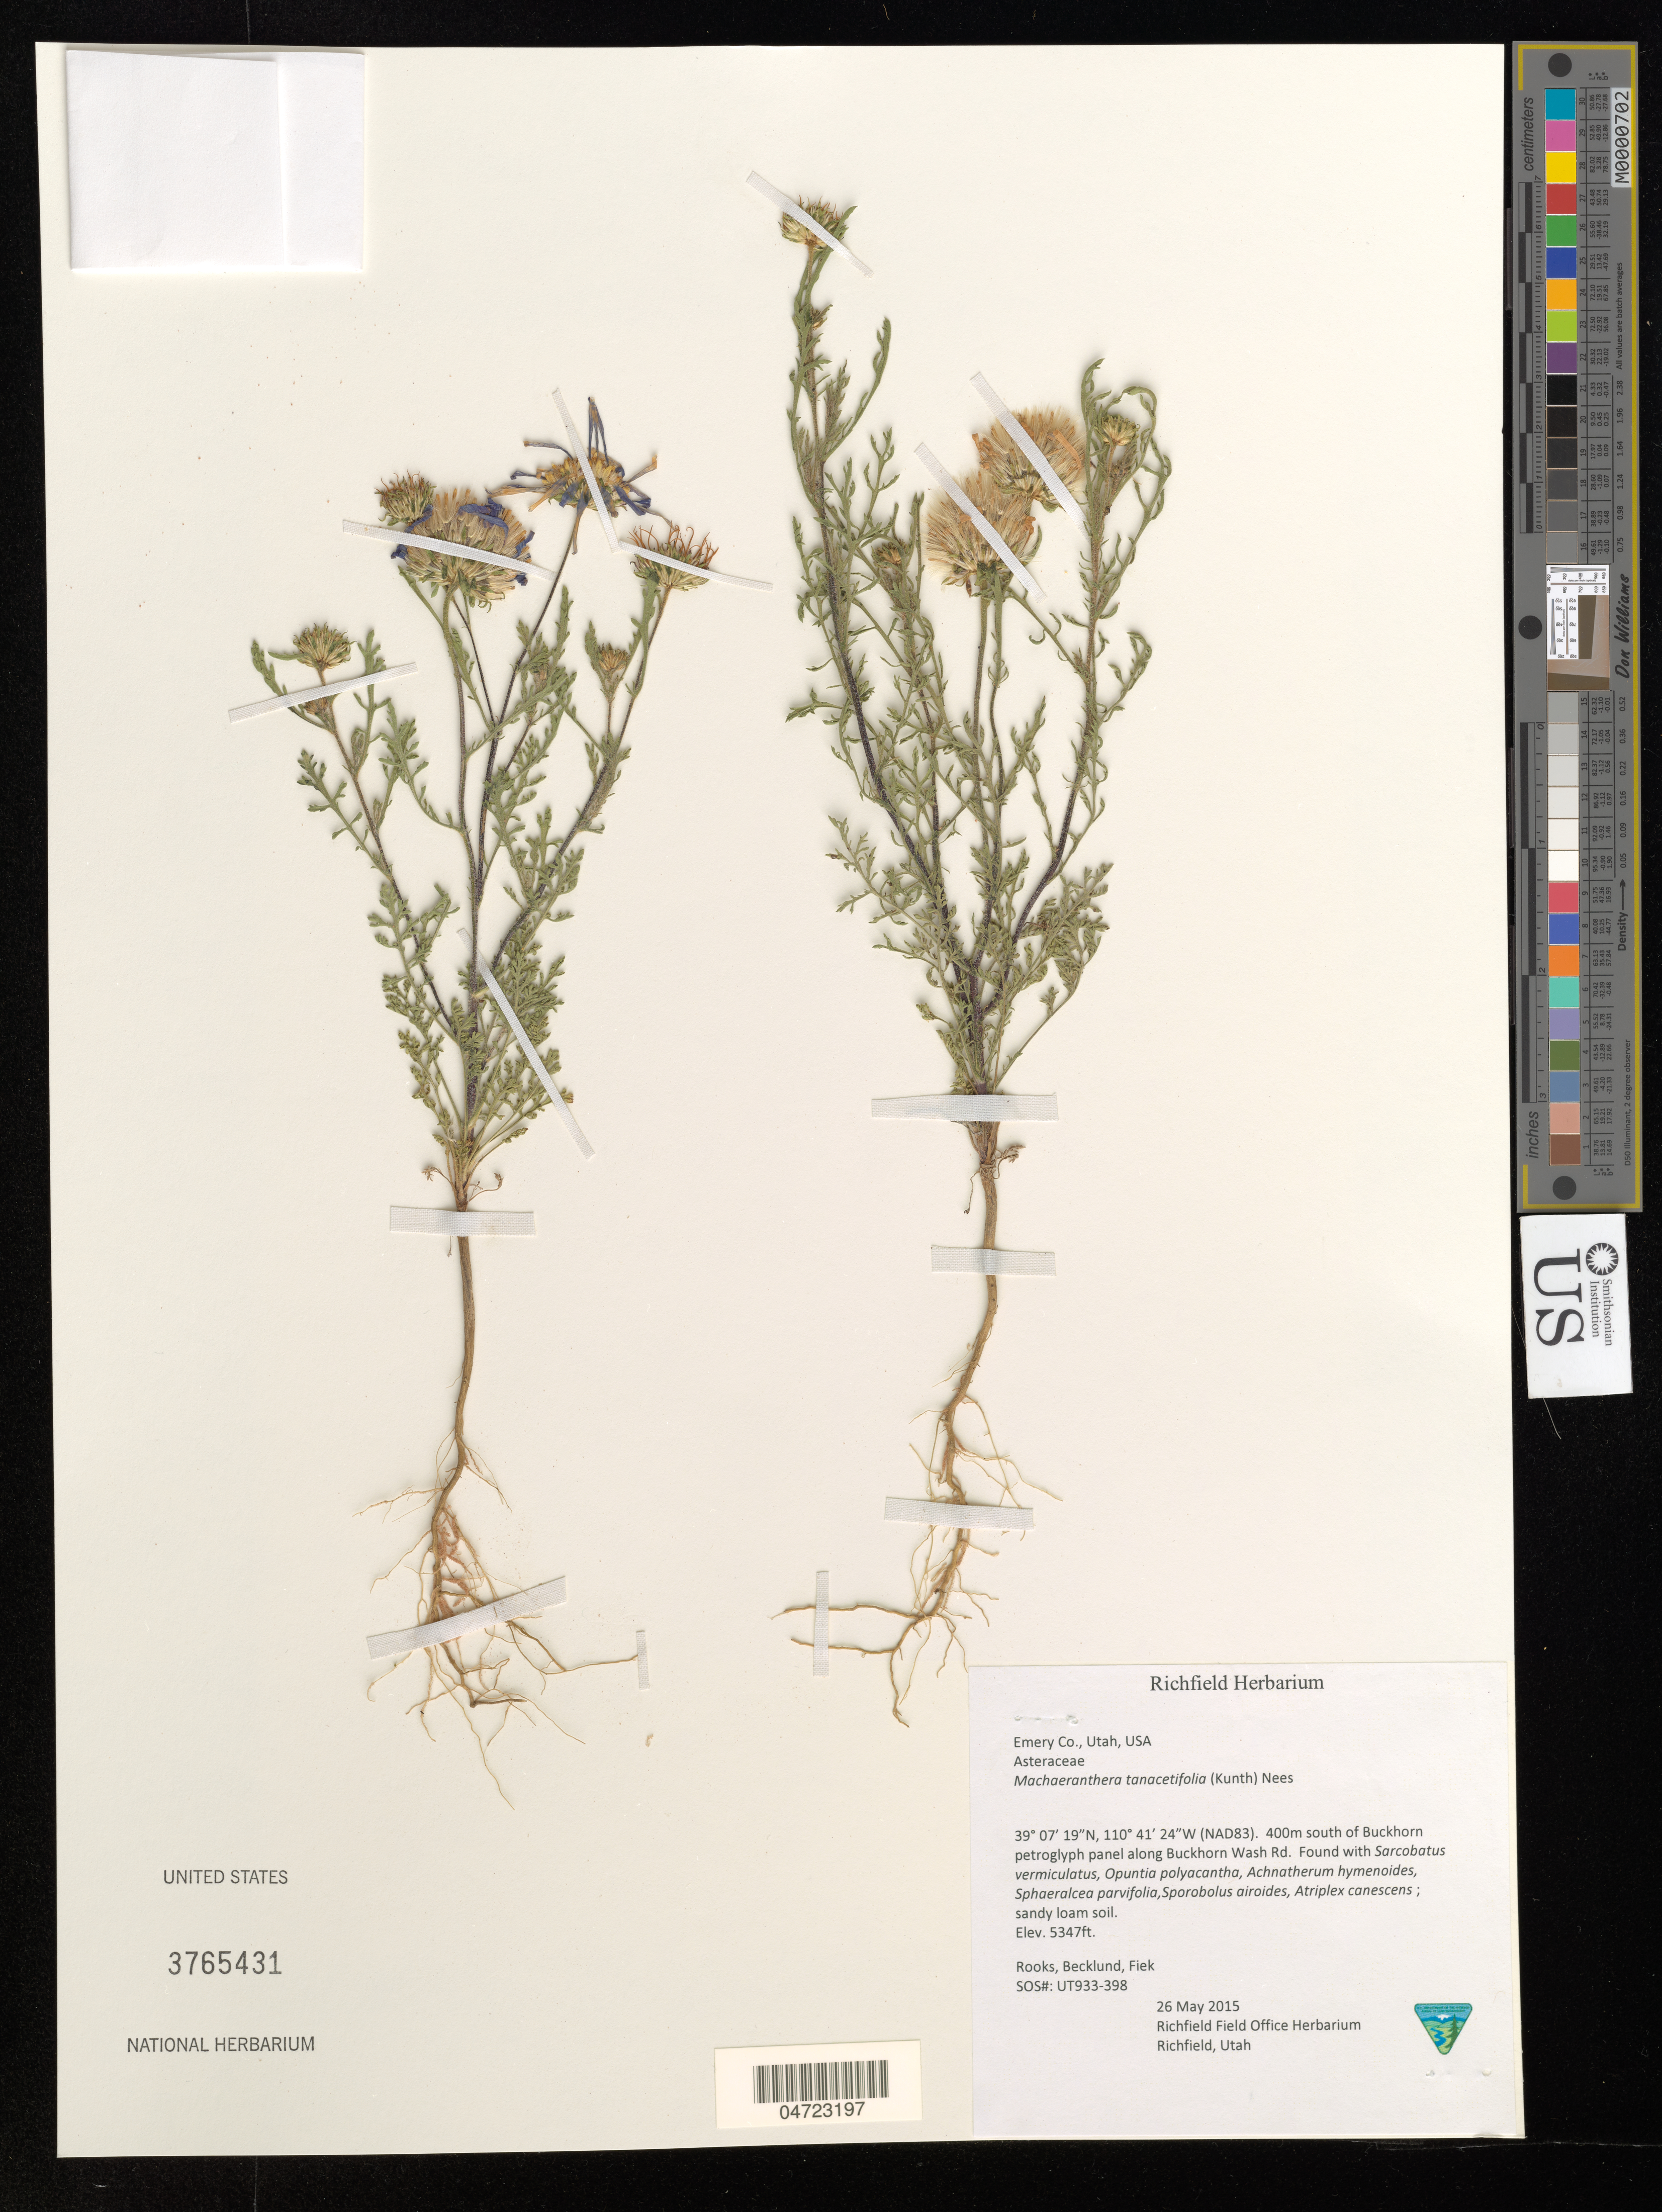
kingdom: Plantae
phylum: Tracheophyta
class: Magnoliopsida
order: Asterales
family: Asteraceae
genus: Machaeranthera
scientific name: Machaeranthera tanacetifolia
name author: (Kunth) Nees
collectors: -. Rooks, -. Becklund & -. Fiek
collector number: UT933-398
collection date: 2015-05-26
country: United States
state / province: Utah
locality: Emery Co. 400m south of Buckhorn petroglyph panel along Buckhorn Wash Rd.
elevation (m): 1630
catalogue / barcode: US 3765431